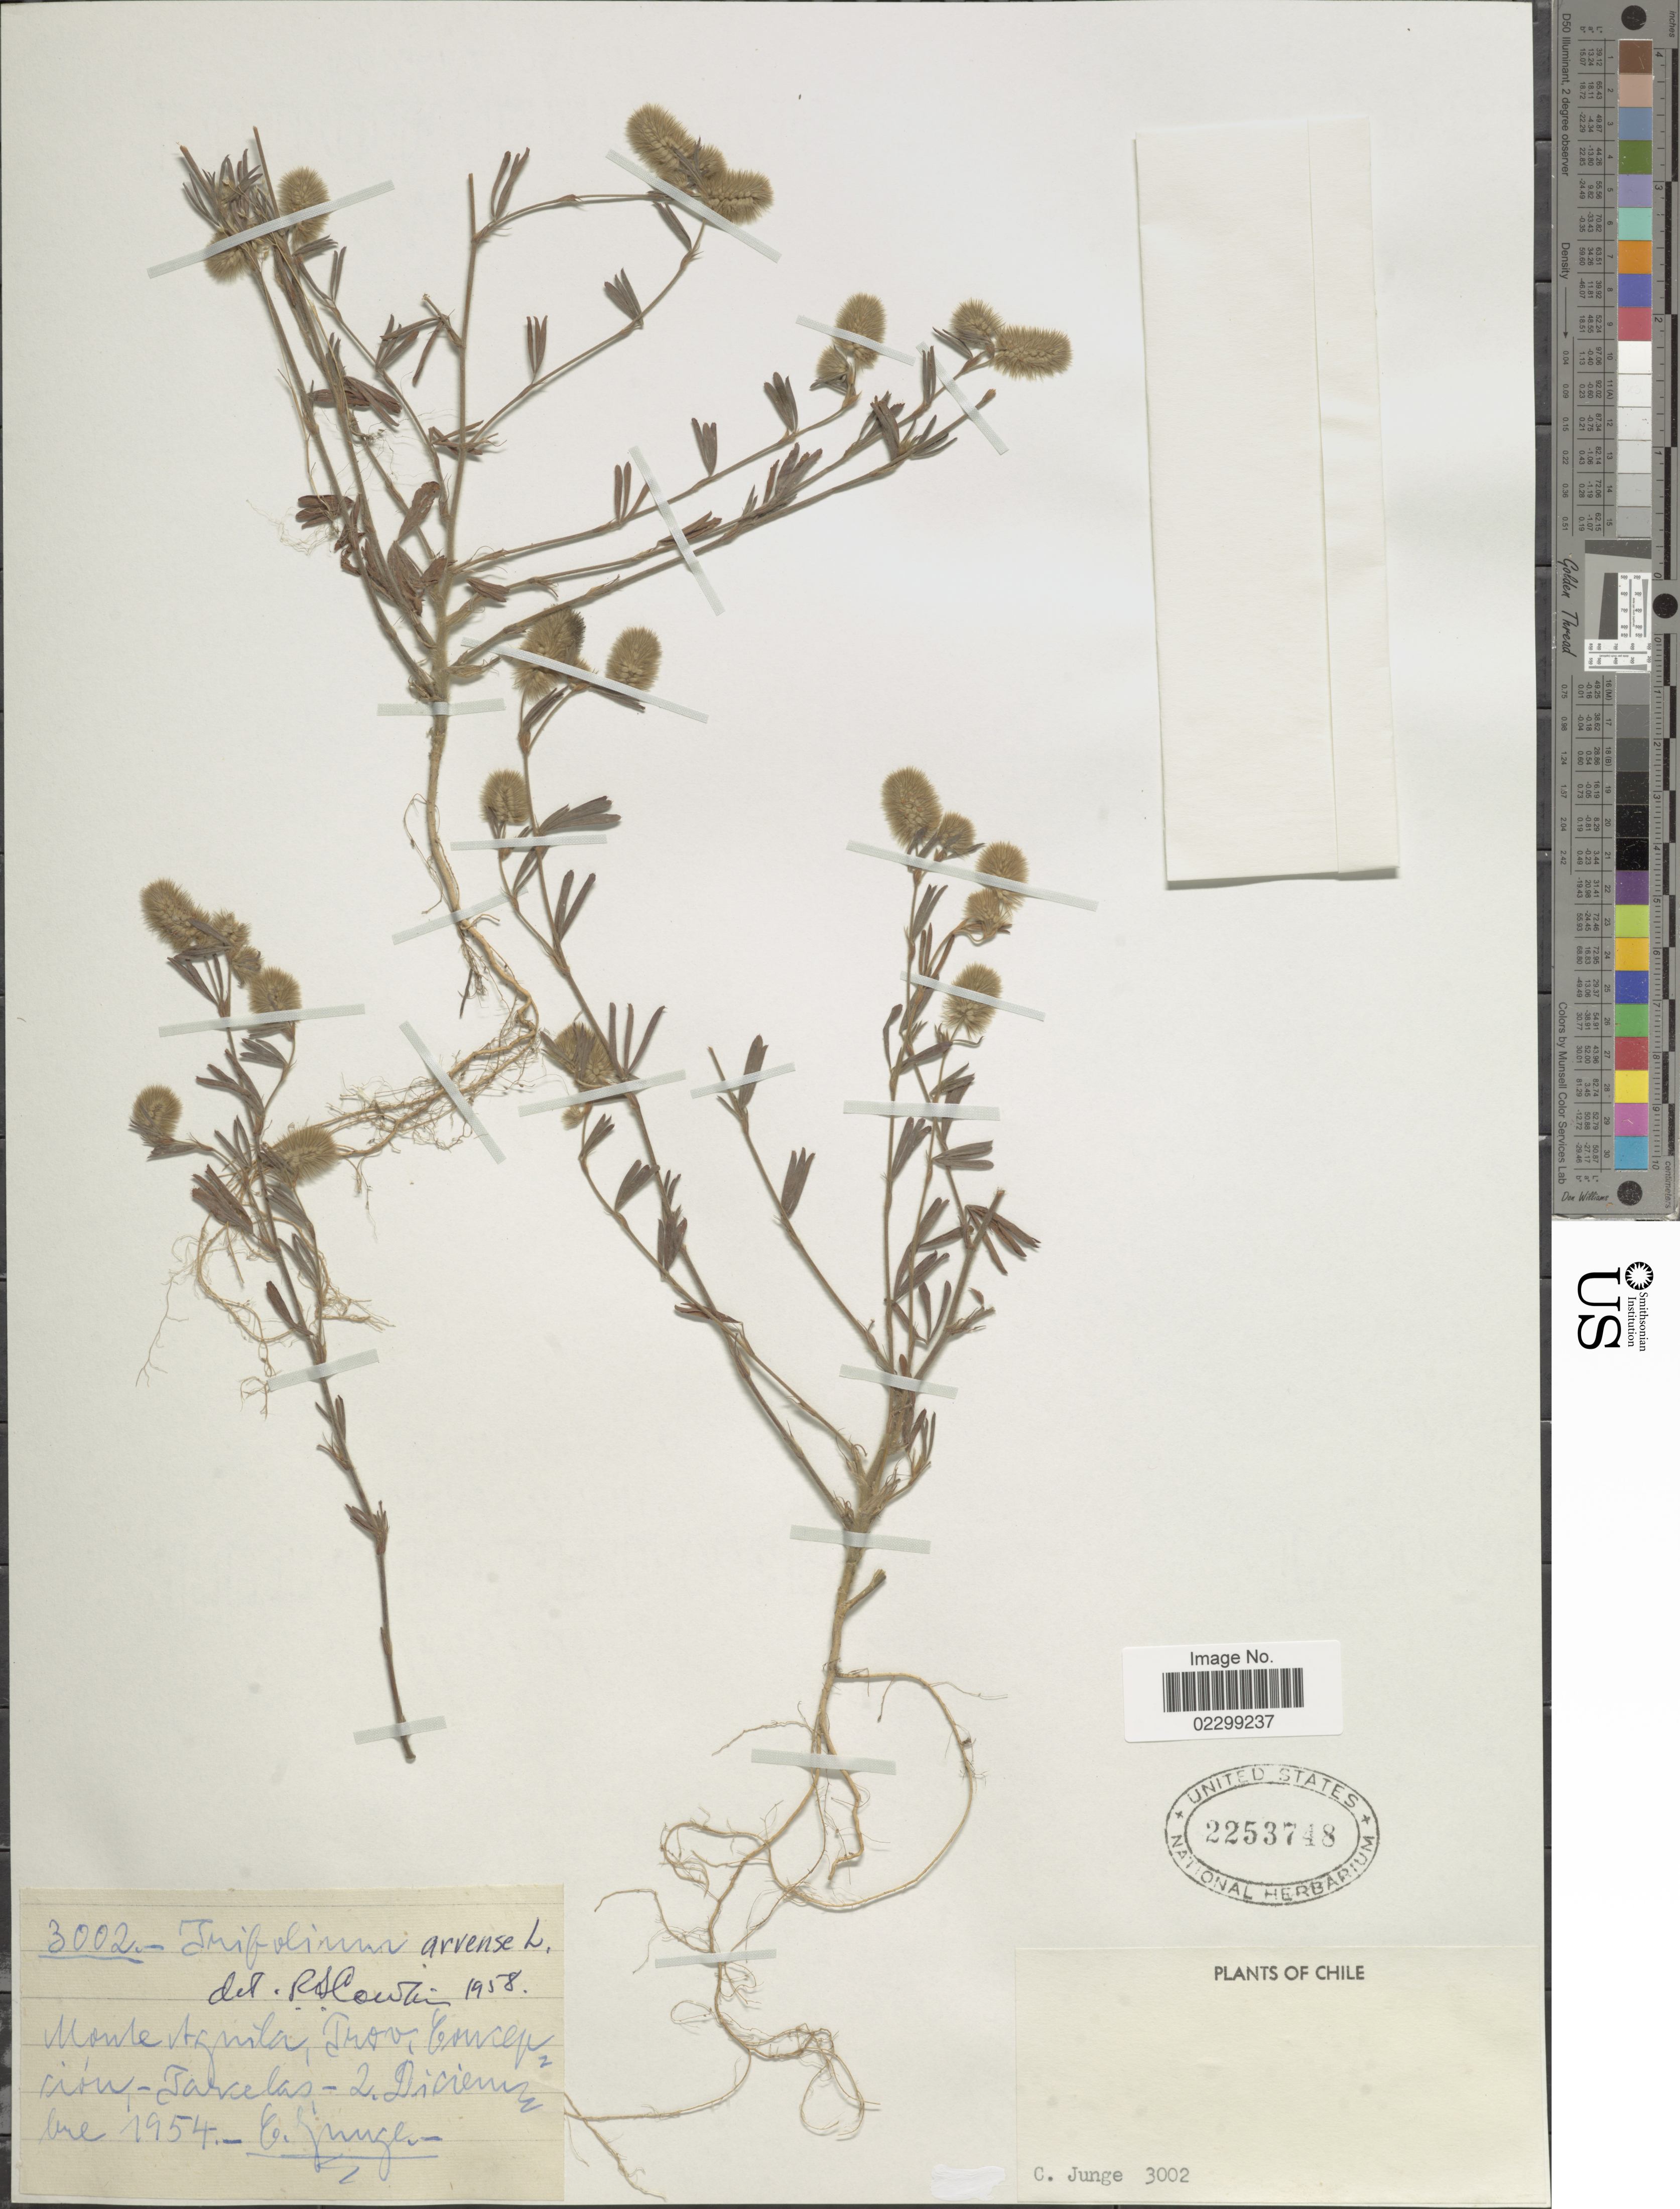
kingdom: Plantae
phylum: Tracheophyta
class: Magnoliopsida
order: Fabales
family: Fabaceae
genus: Trifolium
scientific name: Trifolium arvense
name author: L.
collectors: C. Junge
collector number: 3002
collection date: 1954-12-02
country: Paraguay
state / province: Concepcion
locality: Monte Aguita, Parcelas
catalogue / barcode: US 2253748